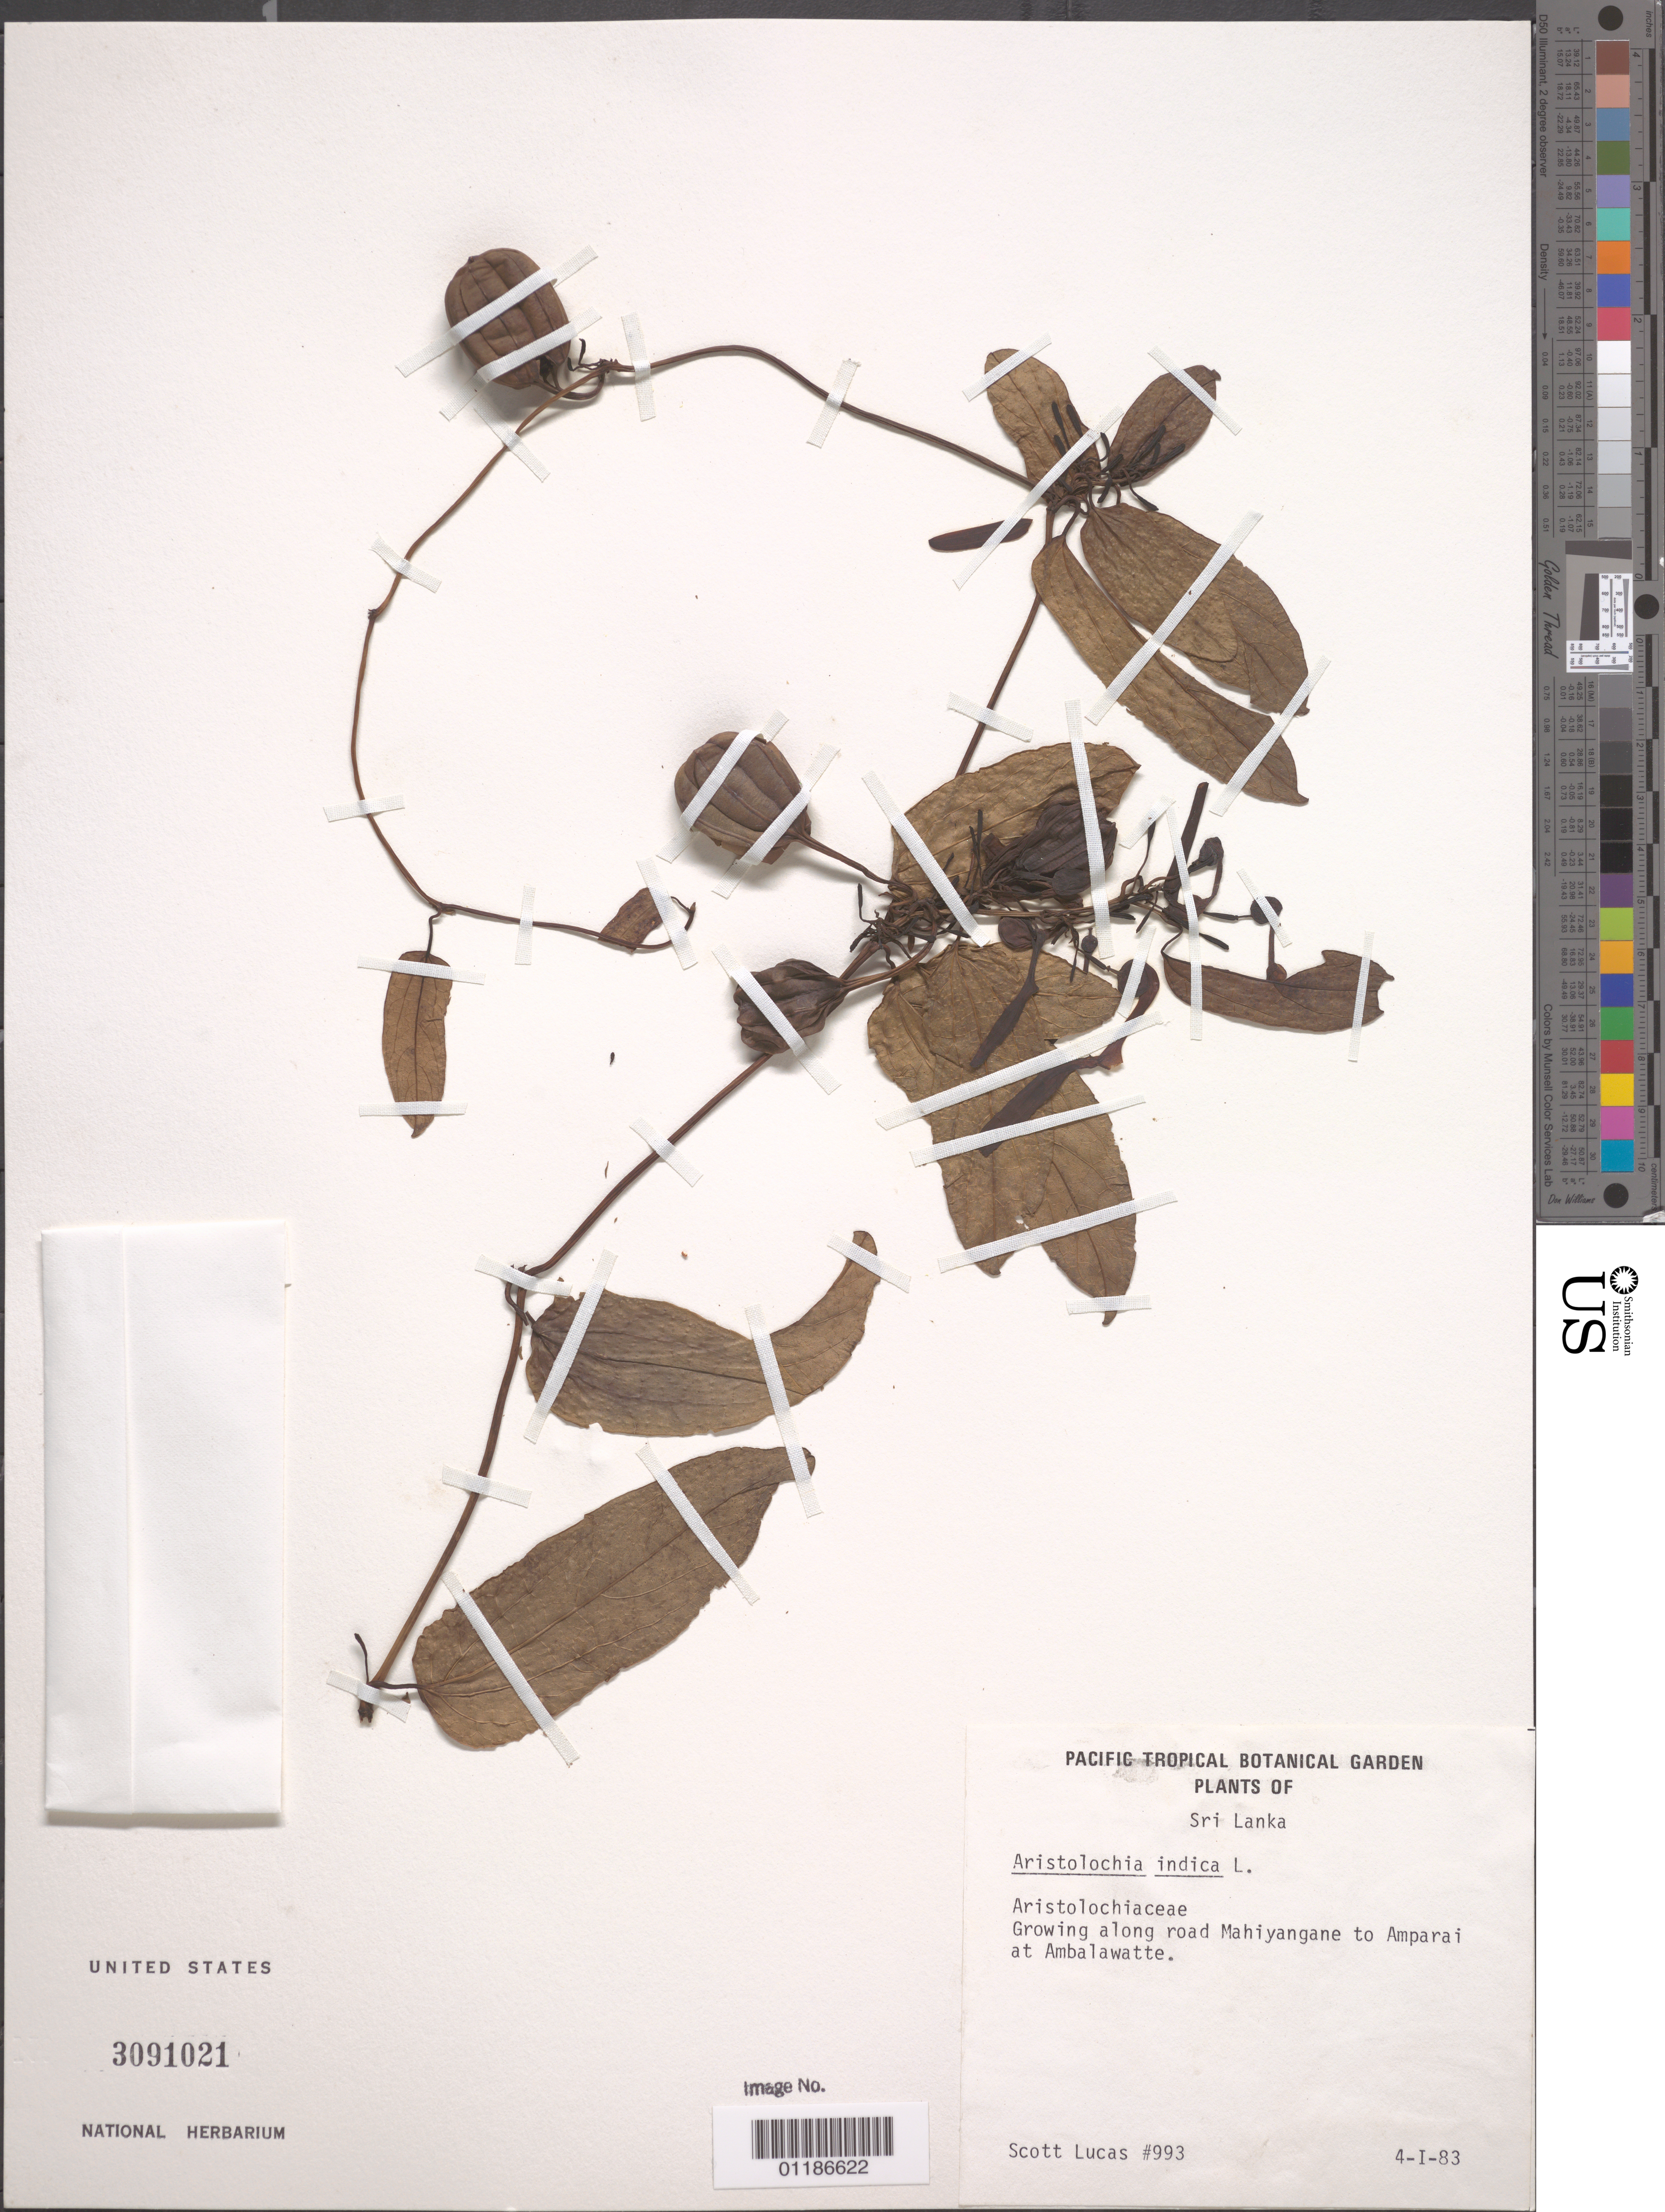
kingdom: Plantae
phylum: Tracheophyta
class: Magnoliopsida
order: Piperales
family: Aristolochiaceae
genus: Aristolochia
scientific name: Aristolochia indica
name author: L.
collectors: S. Lucas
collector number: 993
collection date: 1983-04-01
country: Sri Lanka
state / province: Ambalawatte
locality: Road Mahiyangane to Amparai at Ambalawatte.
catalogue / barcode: US 3091021